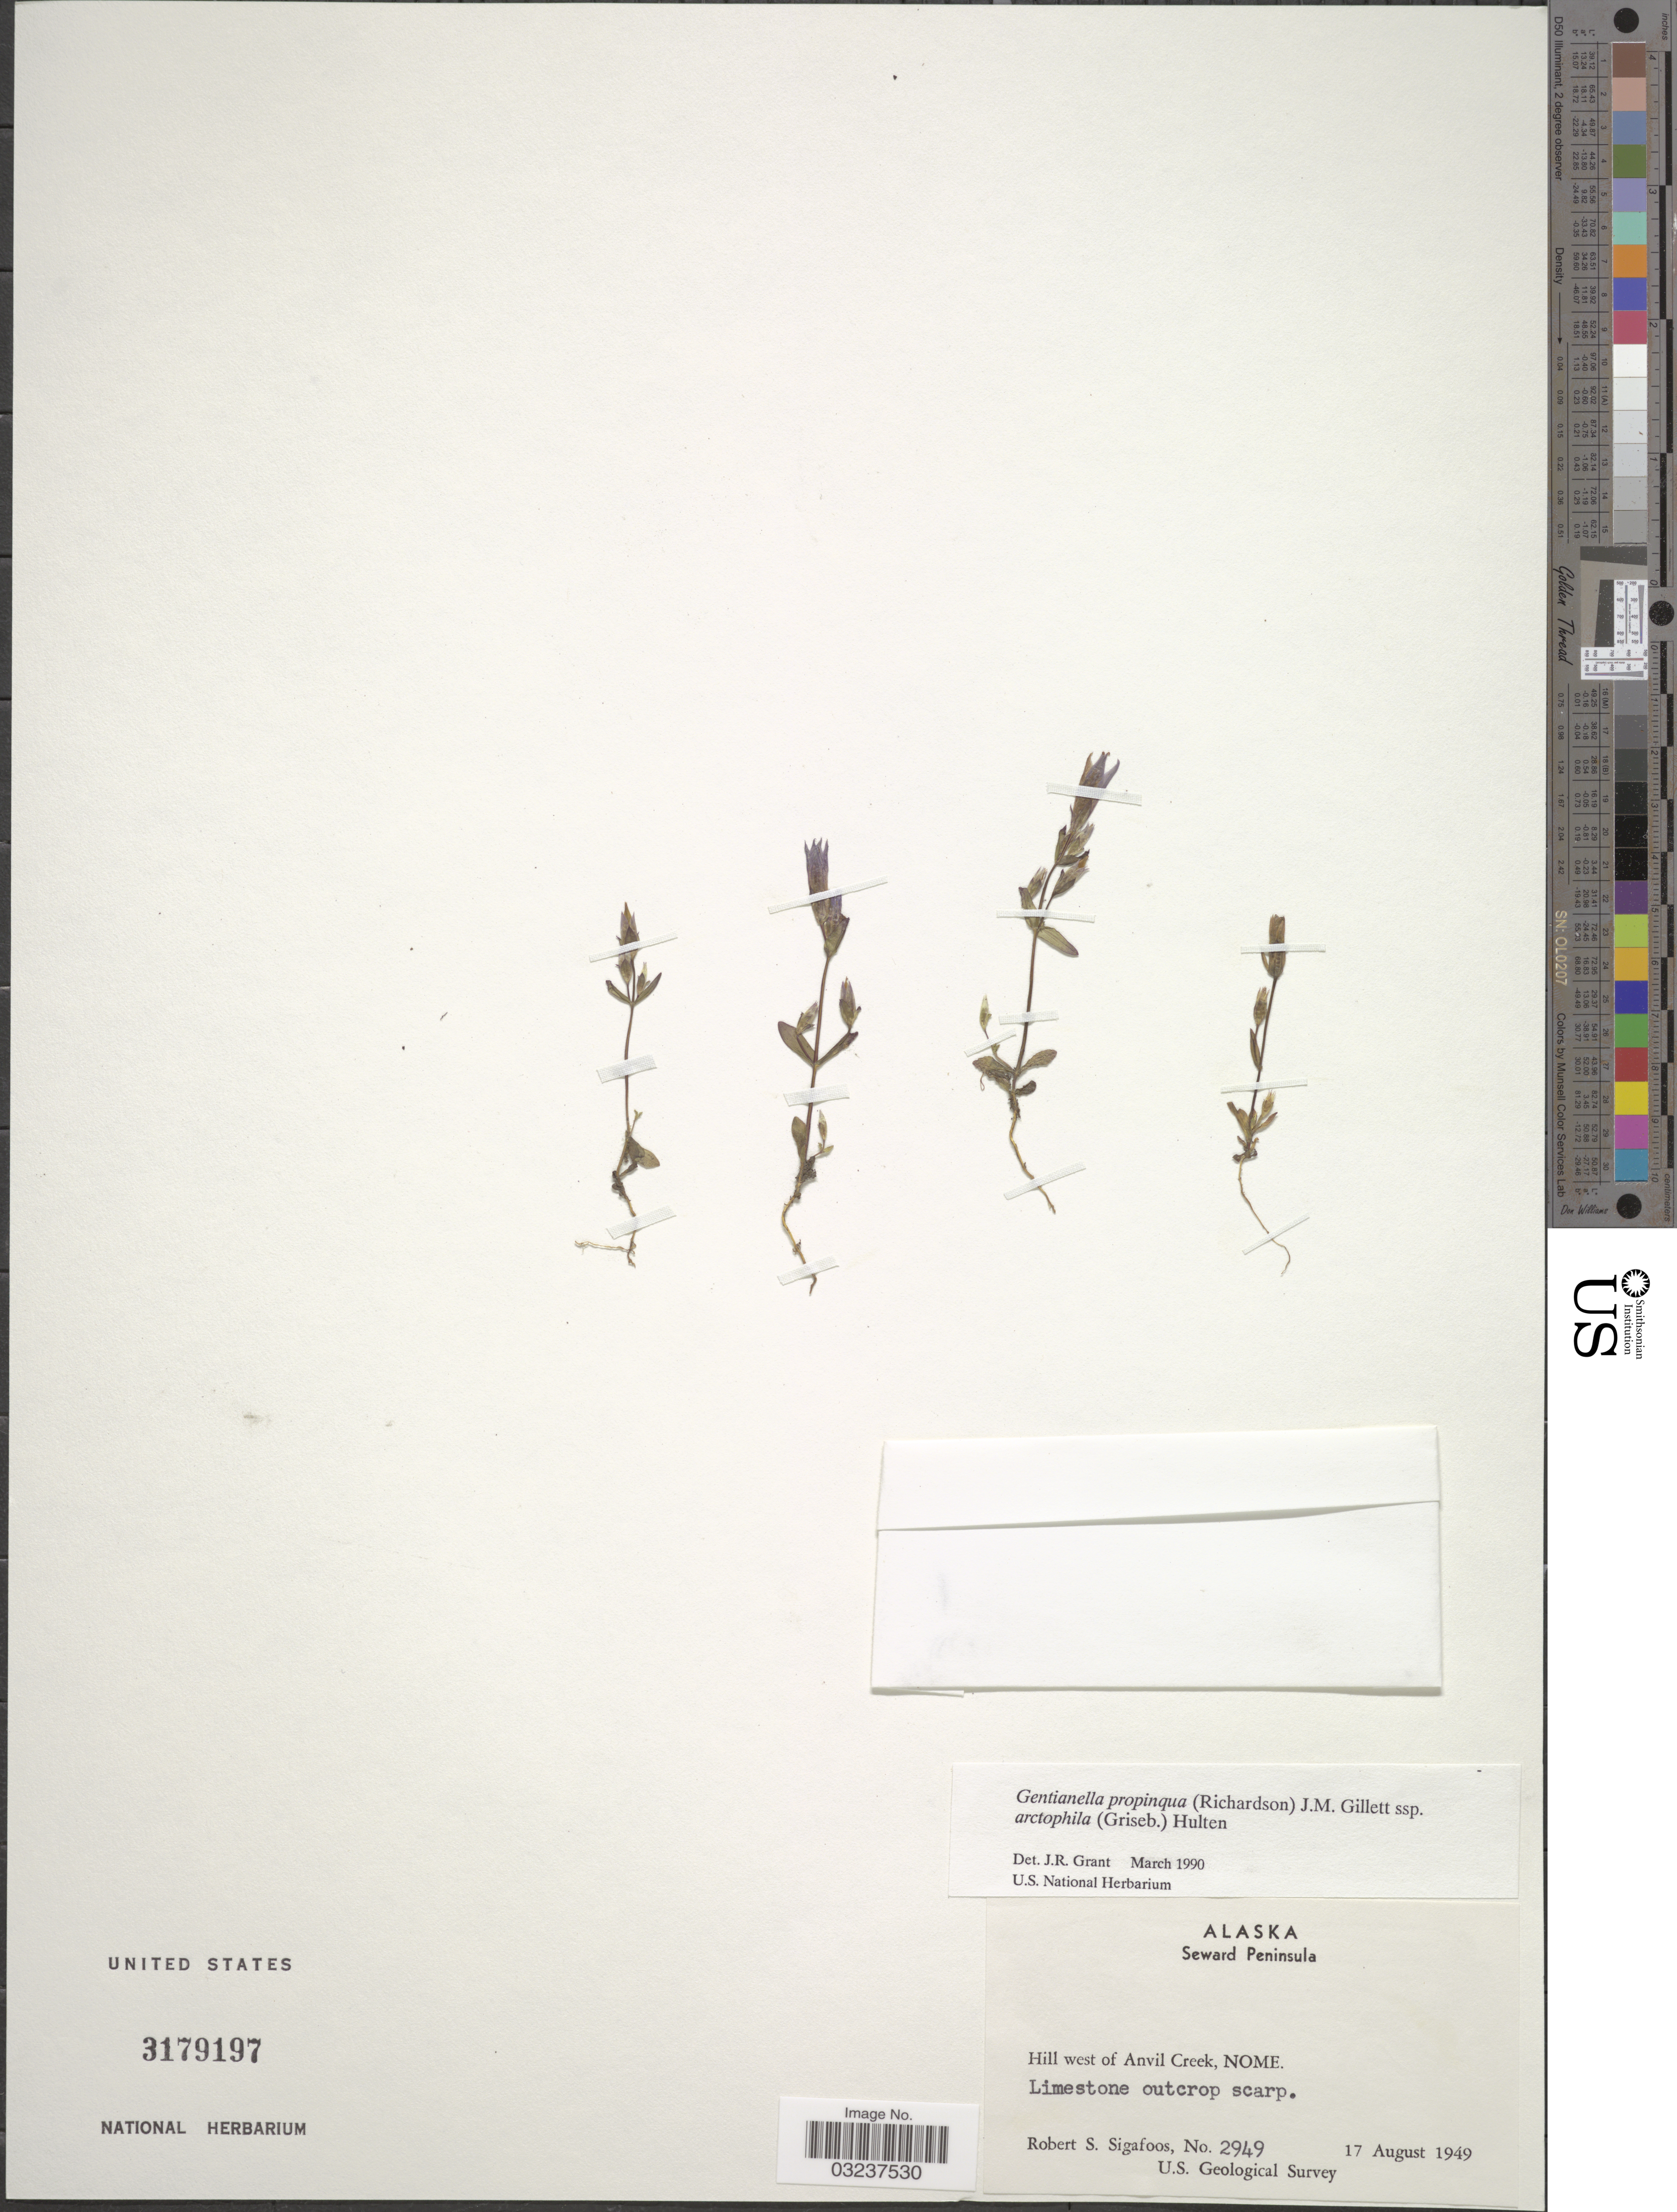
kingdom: Plantae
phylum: Tracheophyta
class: Magnoliopsida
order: Gentianales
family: Gentianaceae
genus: Gentianella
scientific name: Gentianella propinqua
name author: (Richardson) J.M. Gillett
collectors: R. Sigafoos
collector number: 2949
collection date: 1949-08-17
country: United States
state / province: Alaska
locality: Seward Peninsula. Hill west of Anvil Creek, Nome.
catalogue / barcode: US 3179197